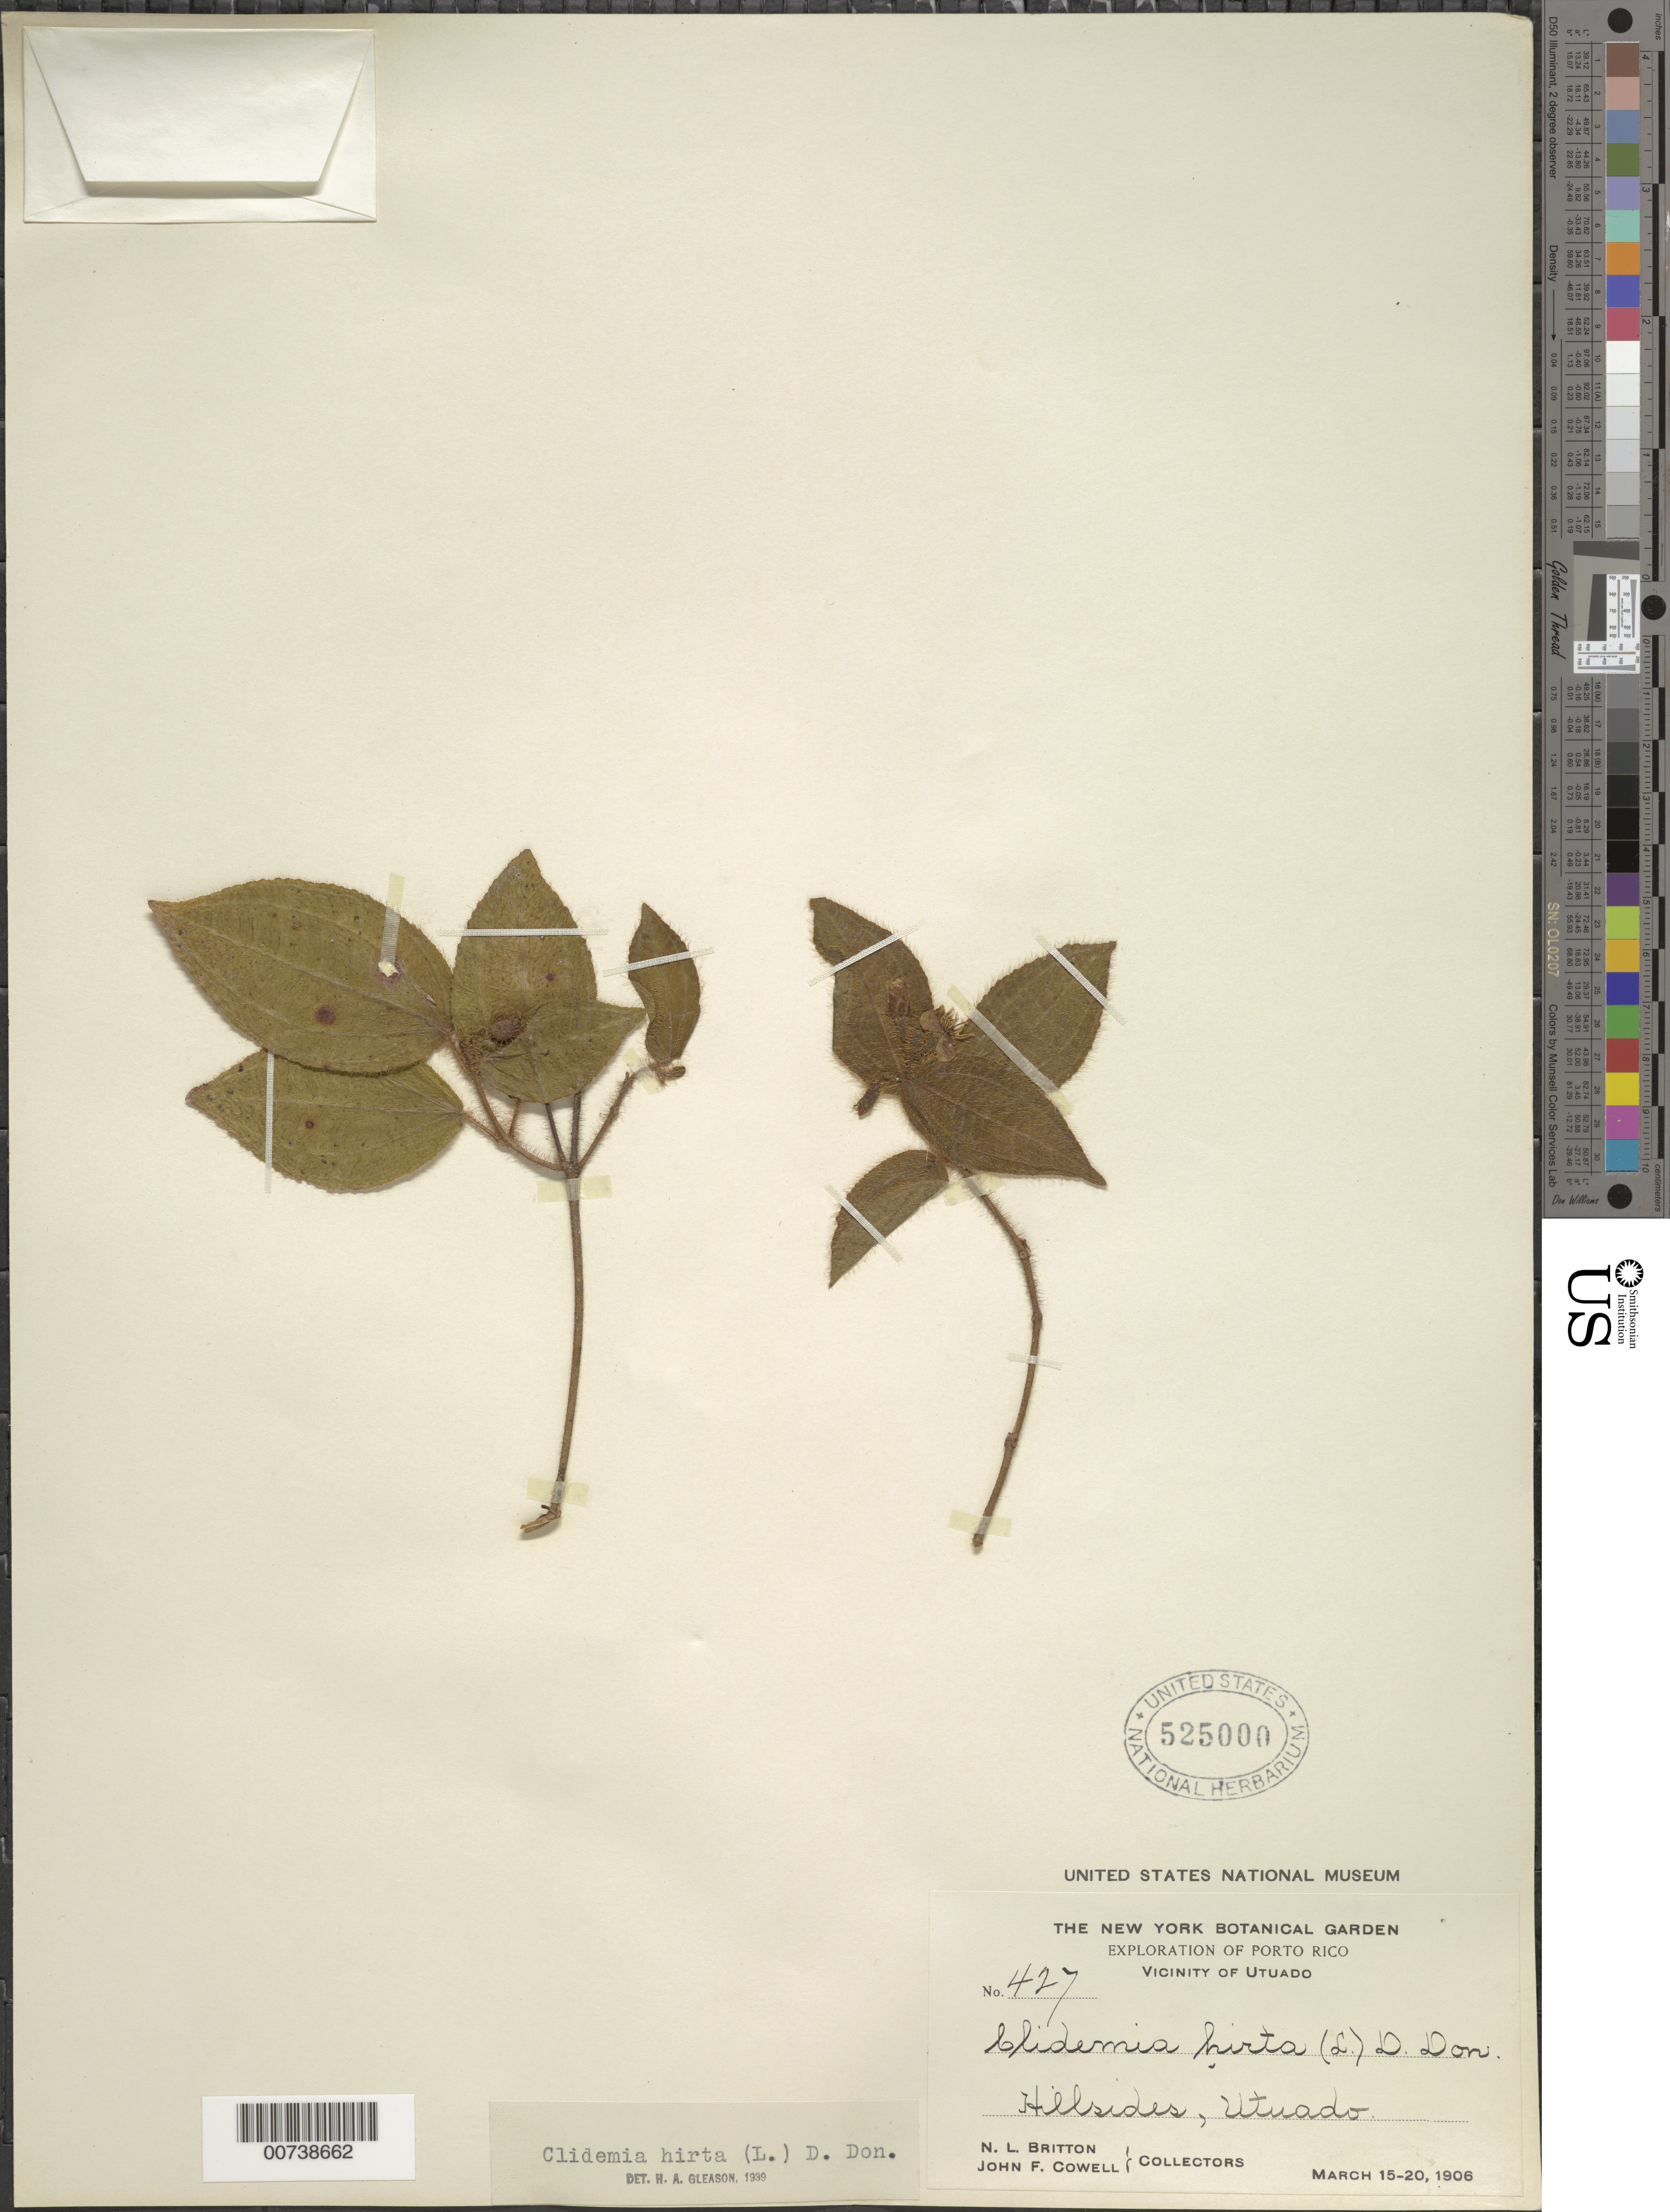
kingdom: Plantae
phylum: Tracheophyta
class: Magnoliopsida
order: Myrtales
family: Melastomataceae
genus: Clidemia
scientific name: Clidemia hirta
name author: (L.) D. Don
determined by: Gleason, H. A.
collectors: N. Britton & J. F. Cowell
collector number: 427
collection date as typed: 15 Mar 1906 to 20 Mar 1906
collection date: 1906-03-15/1906-03-20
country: Puerto Rico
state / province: Utuado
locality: Utuado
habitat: Hillsides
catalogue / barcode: US 525000